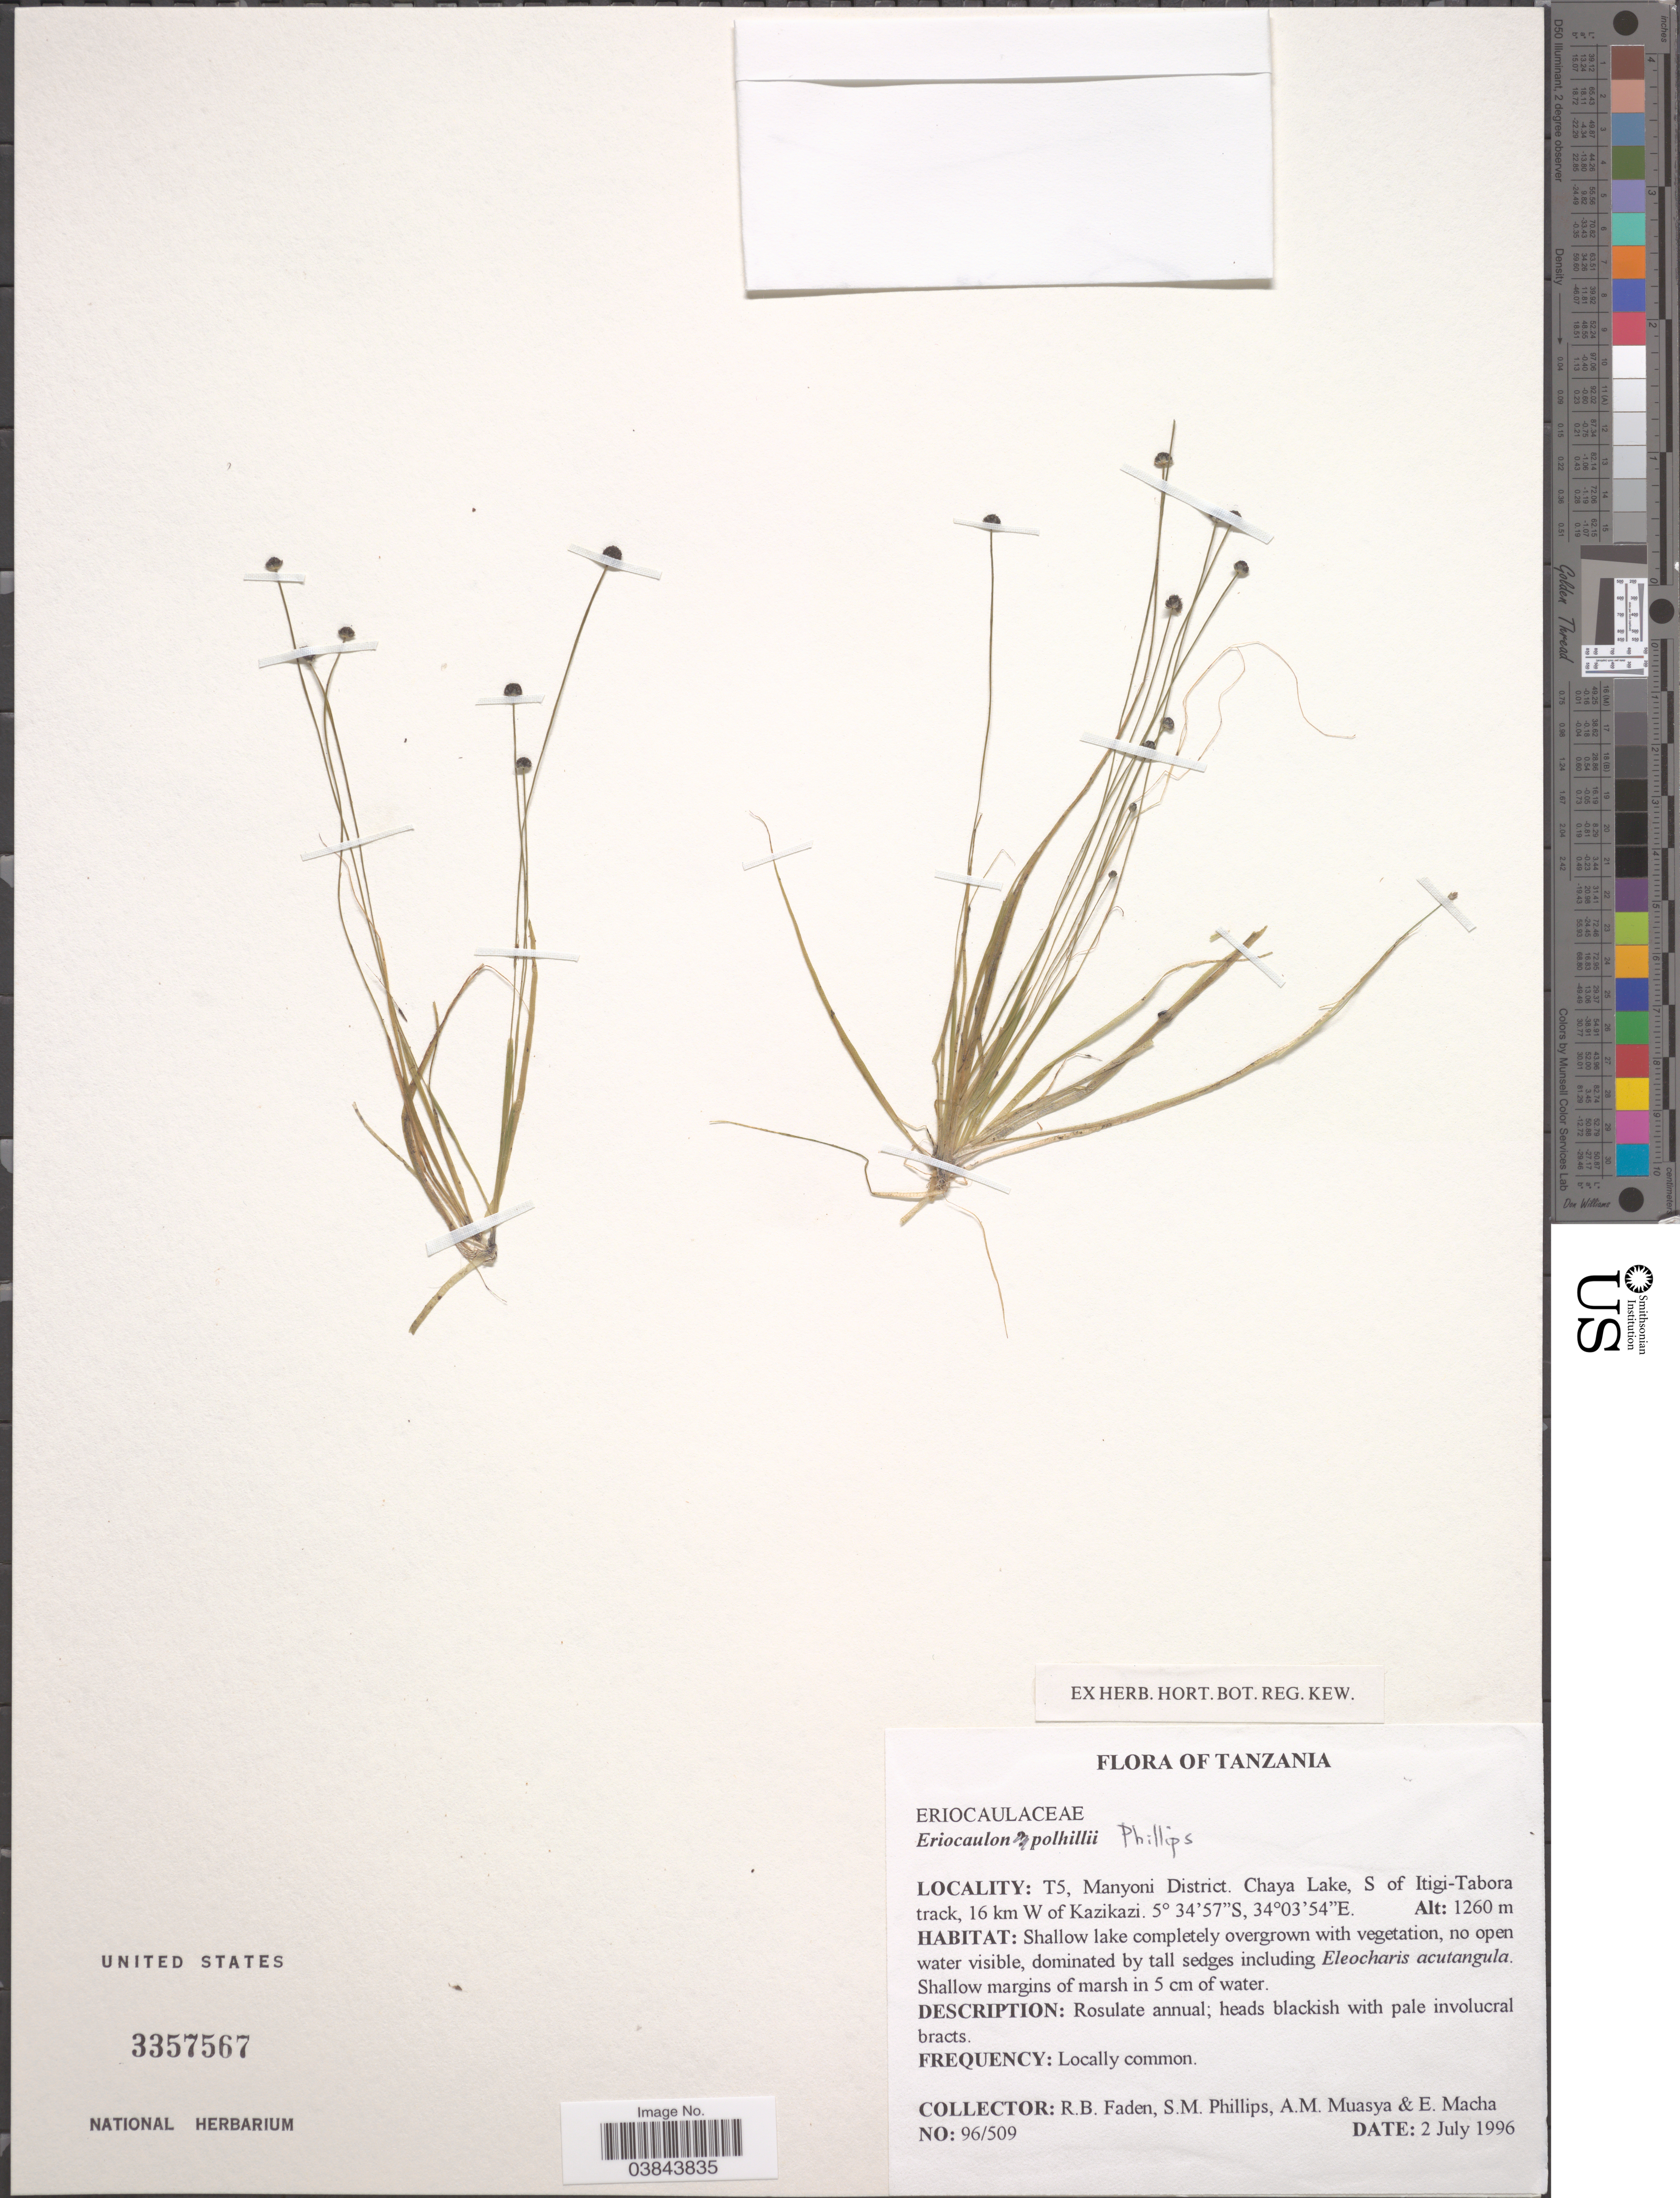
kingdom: Plantae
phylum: Tracheophyta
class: Liliopsida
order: Poales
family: Eriocaulaceae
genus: Eriocaulon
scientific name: Eriocaulon polhillii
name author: S.M. Phillips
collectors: R. B. Faden, S. M. Phillips, A. Muasya & E. Macha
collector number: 96/509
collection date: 1996-07-02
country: Tanzania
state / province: Tabora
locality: T5, Manyoni District. Chaya Lake, S of Itigi-Tabora track, 16 km W of Kazikazi.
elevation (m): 1260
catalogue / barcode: US 3357567